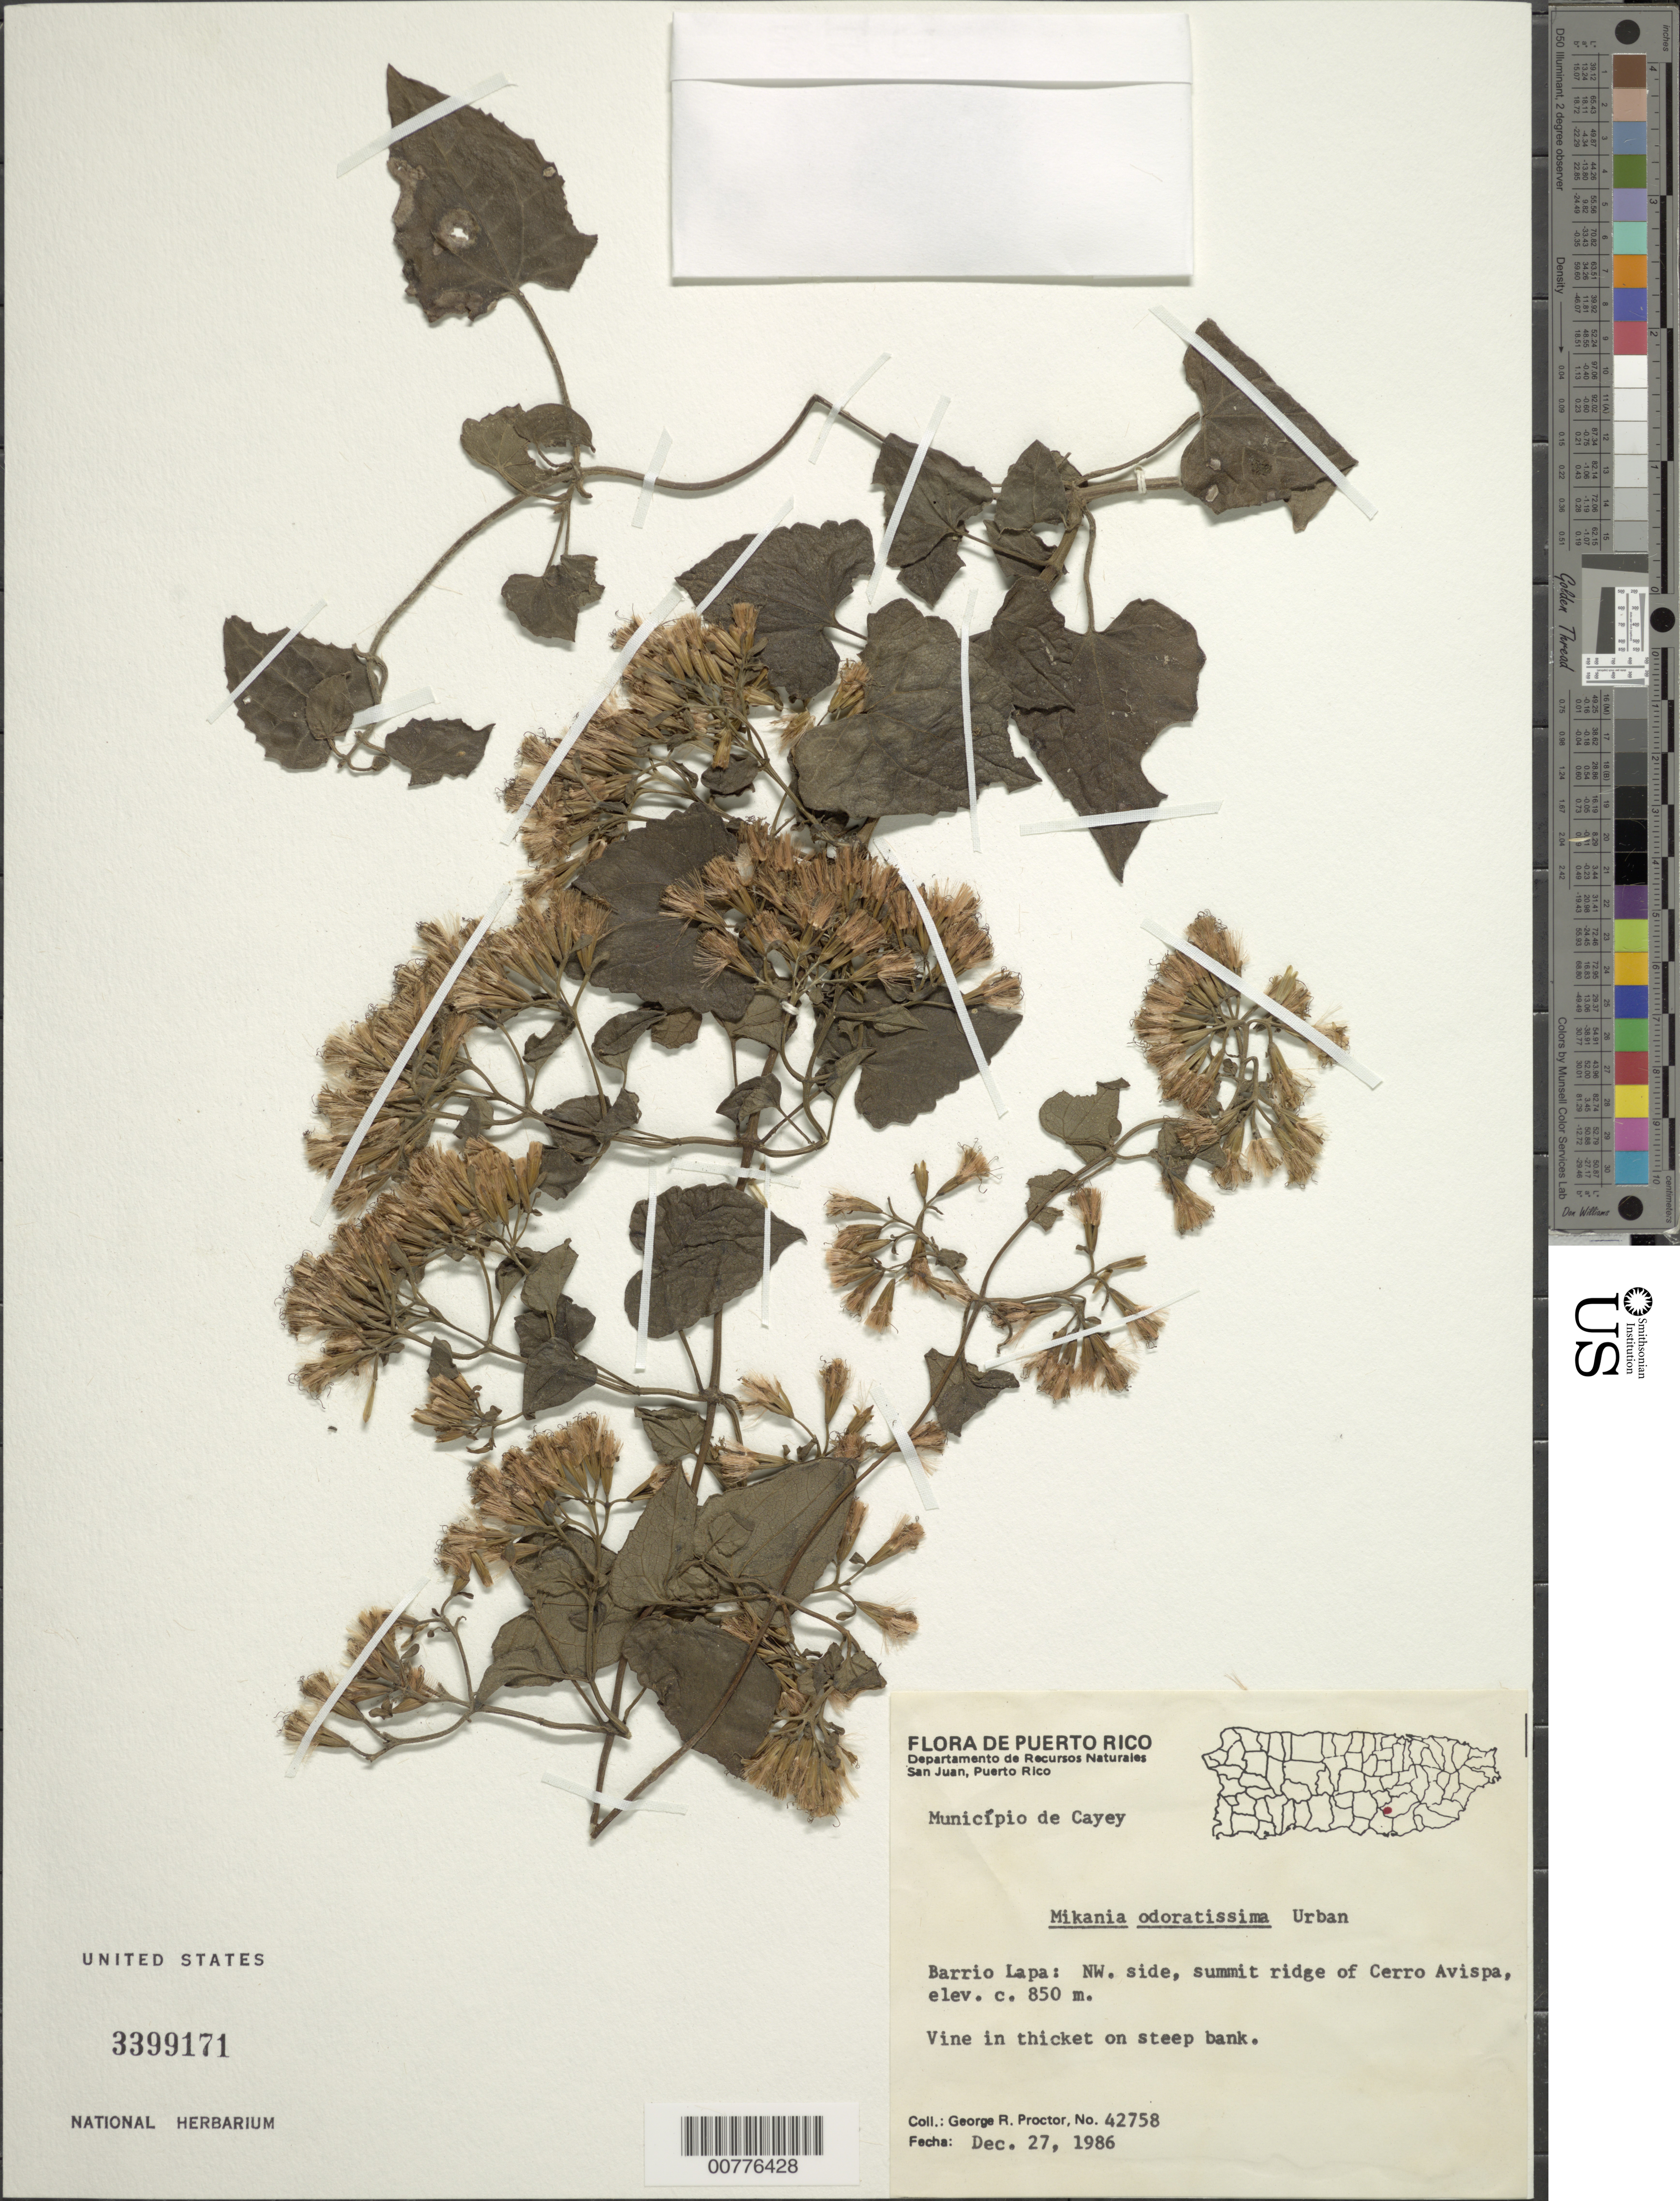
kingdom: Plantae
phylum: Tracheophyta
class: Magnoliopsida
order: Asterales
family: Asteraceae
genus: Mikania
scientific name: Mikania odoratissima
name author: Urb.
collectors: G. R. Proctor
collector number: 42758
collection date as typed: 27 Dec 1986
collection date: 1986-12-27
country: Puerto Rico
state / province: Cayey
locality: Barrio Lapa: NW side, summit ridge of Cerro Avispa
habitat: Thicket on steep bank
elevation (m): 850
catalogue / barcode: US 3399171